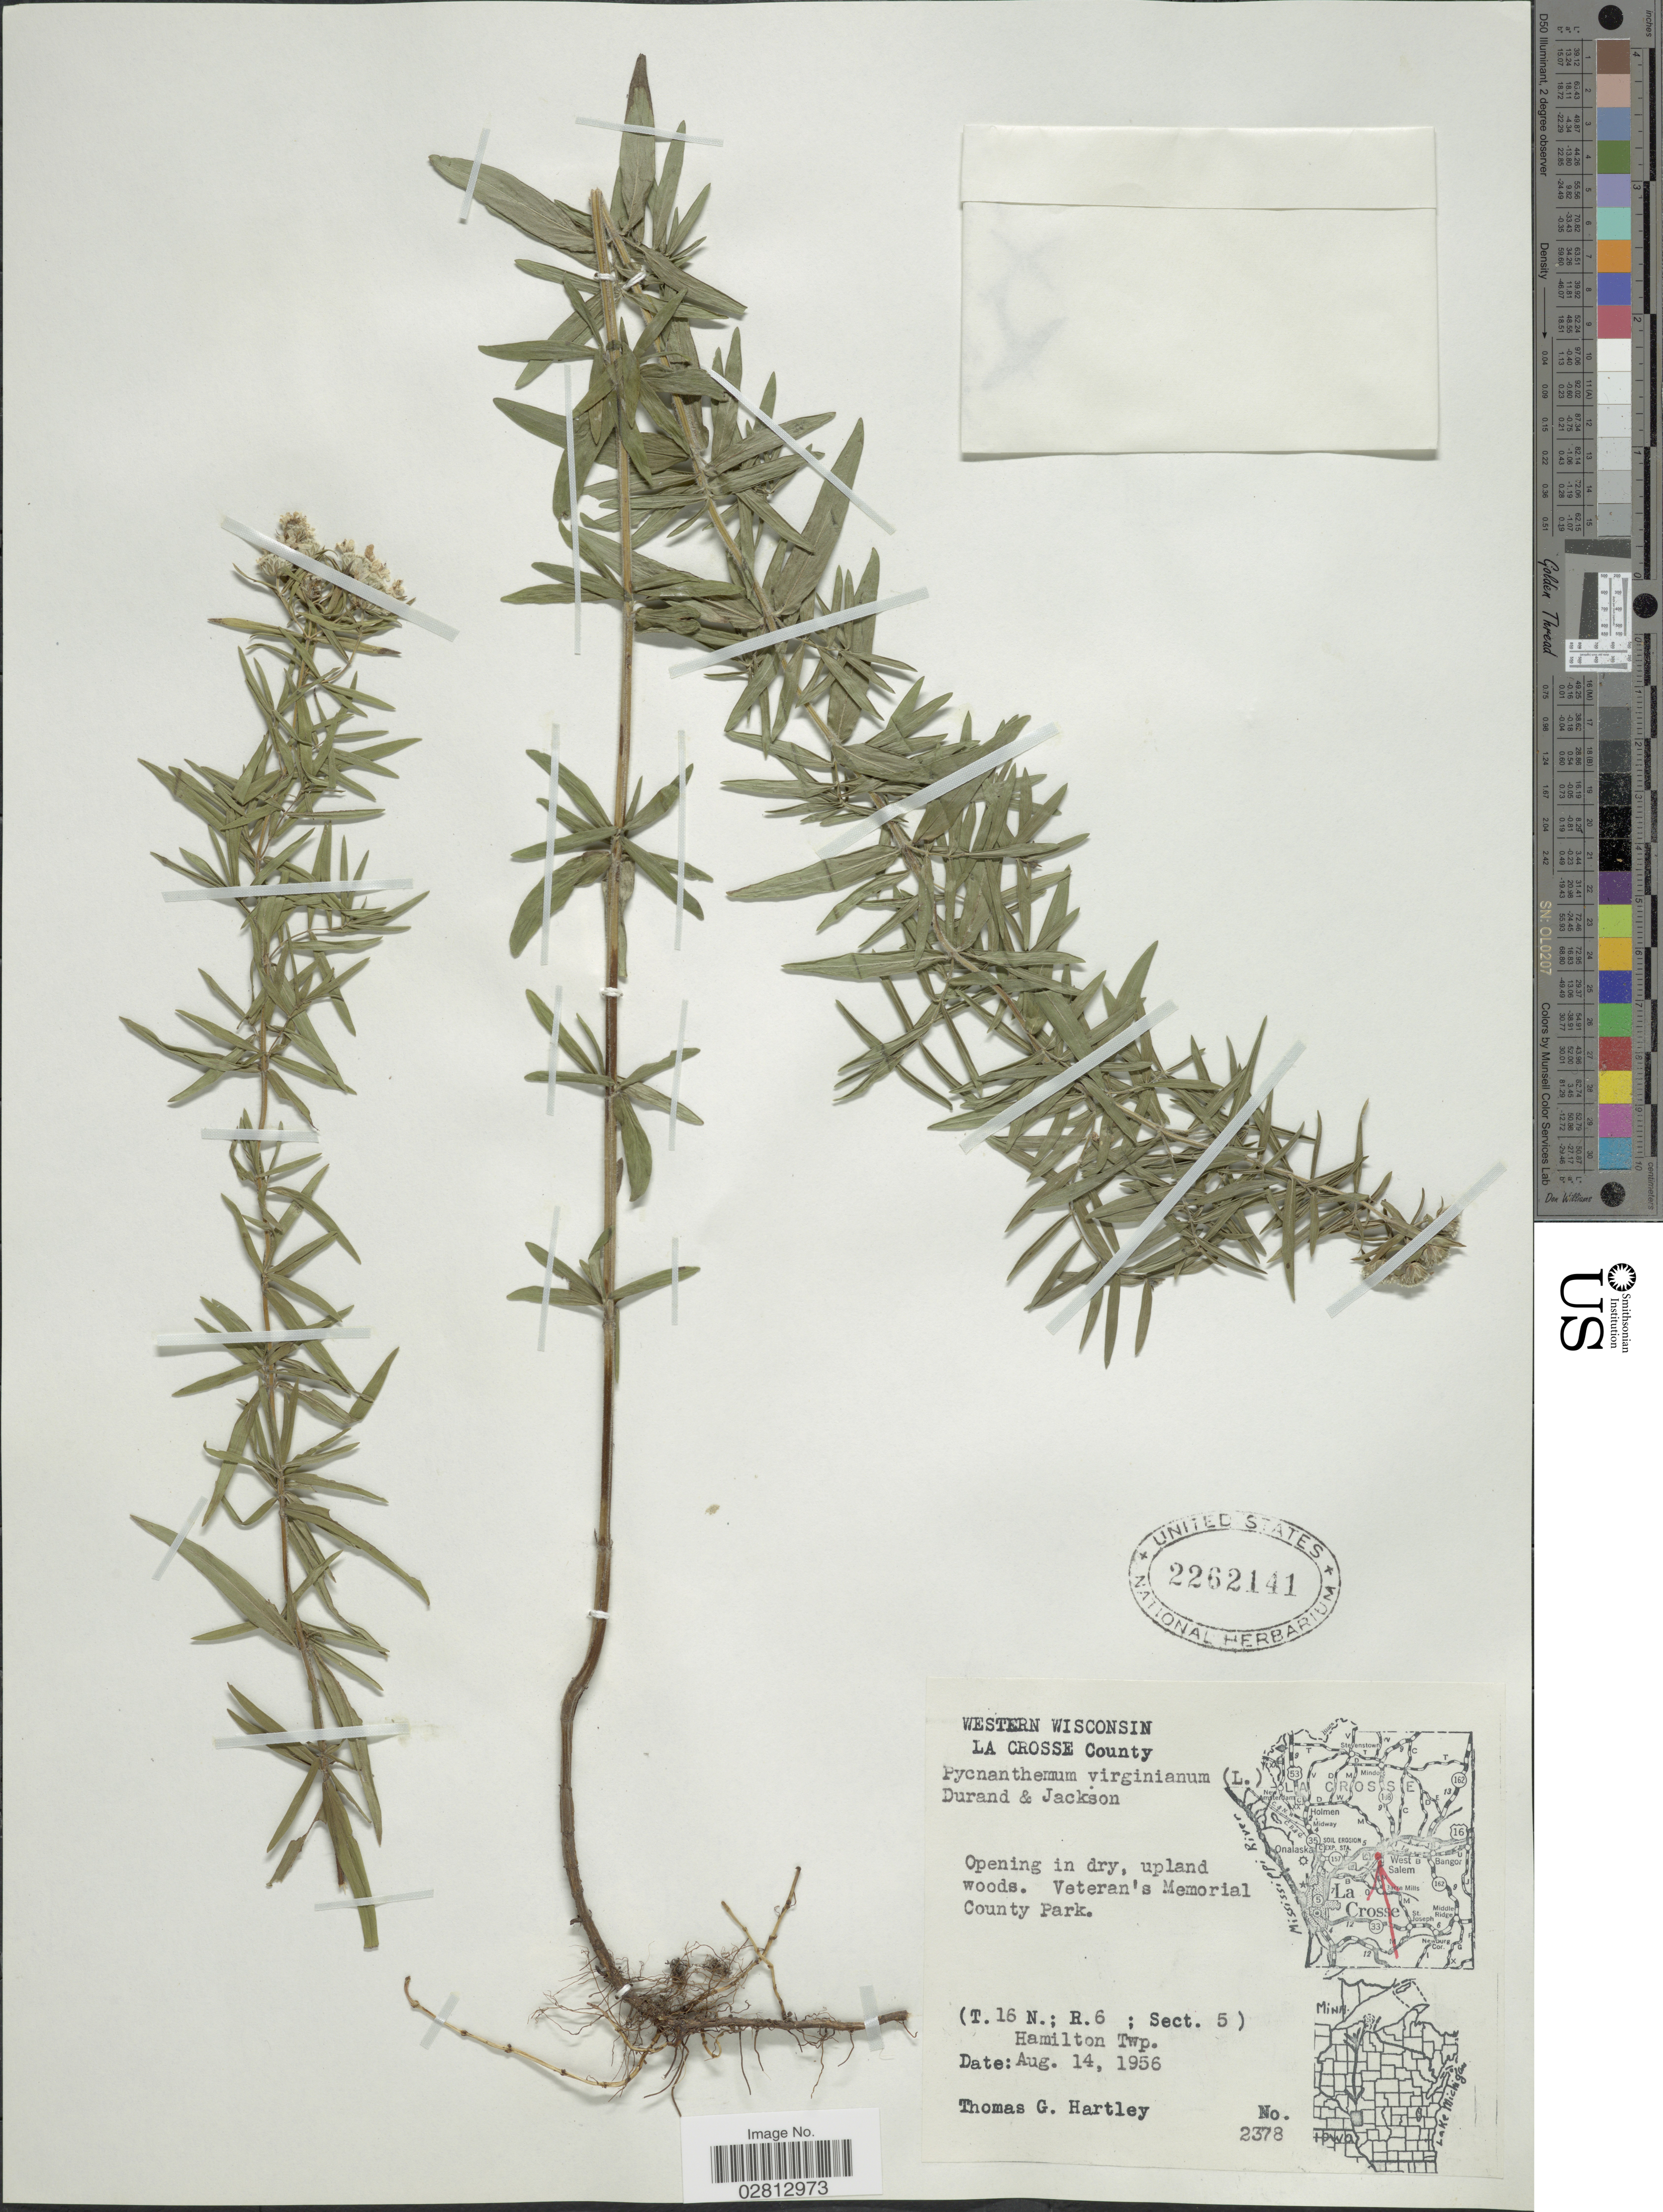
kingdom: Plantae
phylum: Tracheophyta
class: Magnoliopsida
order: Lamiales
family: Lamiaceae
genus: Pycnanthemum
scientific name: Pycnanthemum virginianum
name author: (L.) Durand & B.D. Jacks. ex B.L. Rob. & Fernald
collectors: T. G. Hartley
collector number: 2378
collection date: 1956-08-14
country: United States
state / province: Wisconsin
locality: Western Wisconsin. La Crosse County. Veteran's Memorial County Park. (T. 16 N.; R.6; Sect. 5). Hamilton Twp.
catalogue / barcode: US 2262141